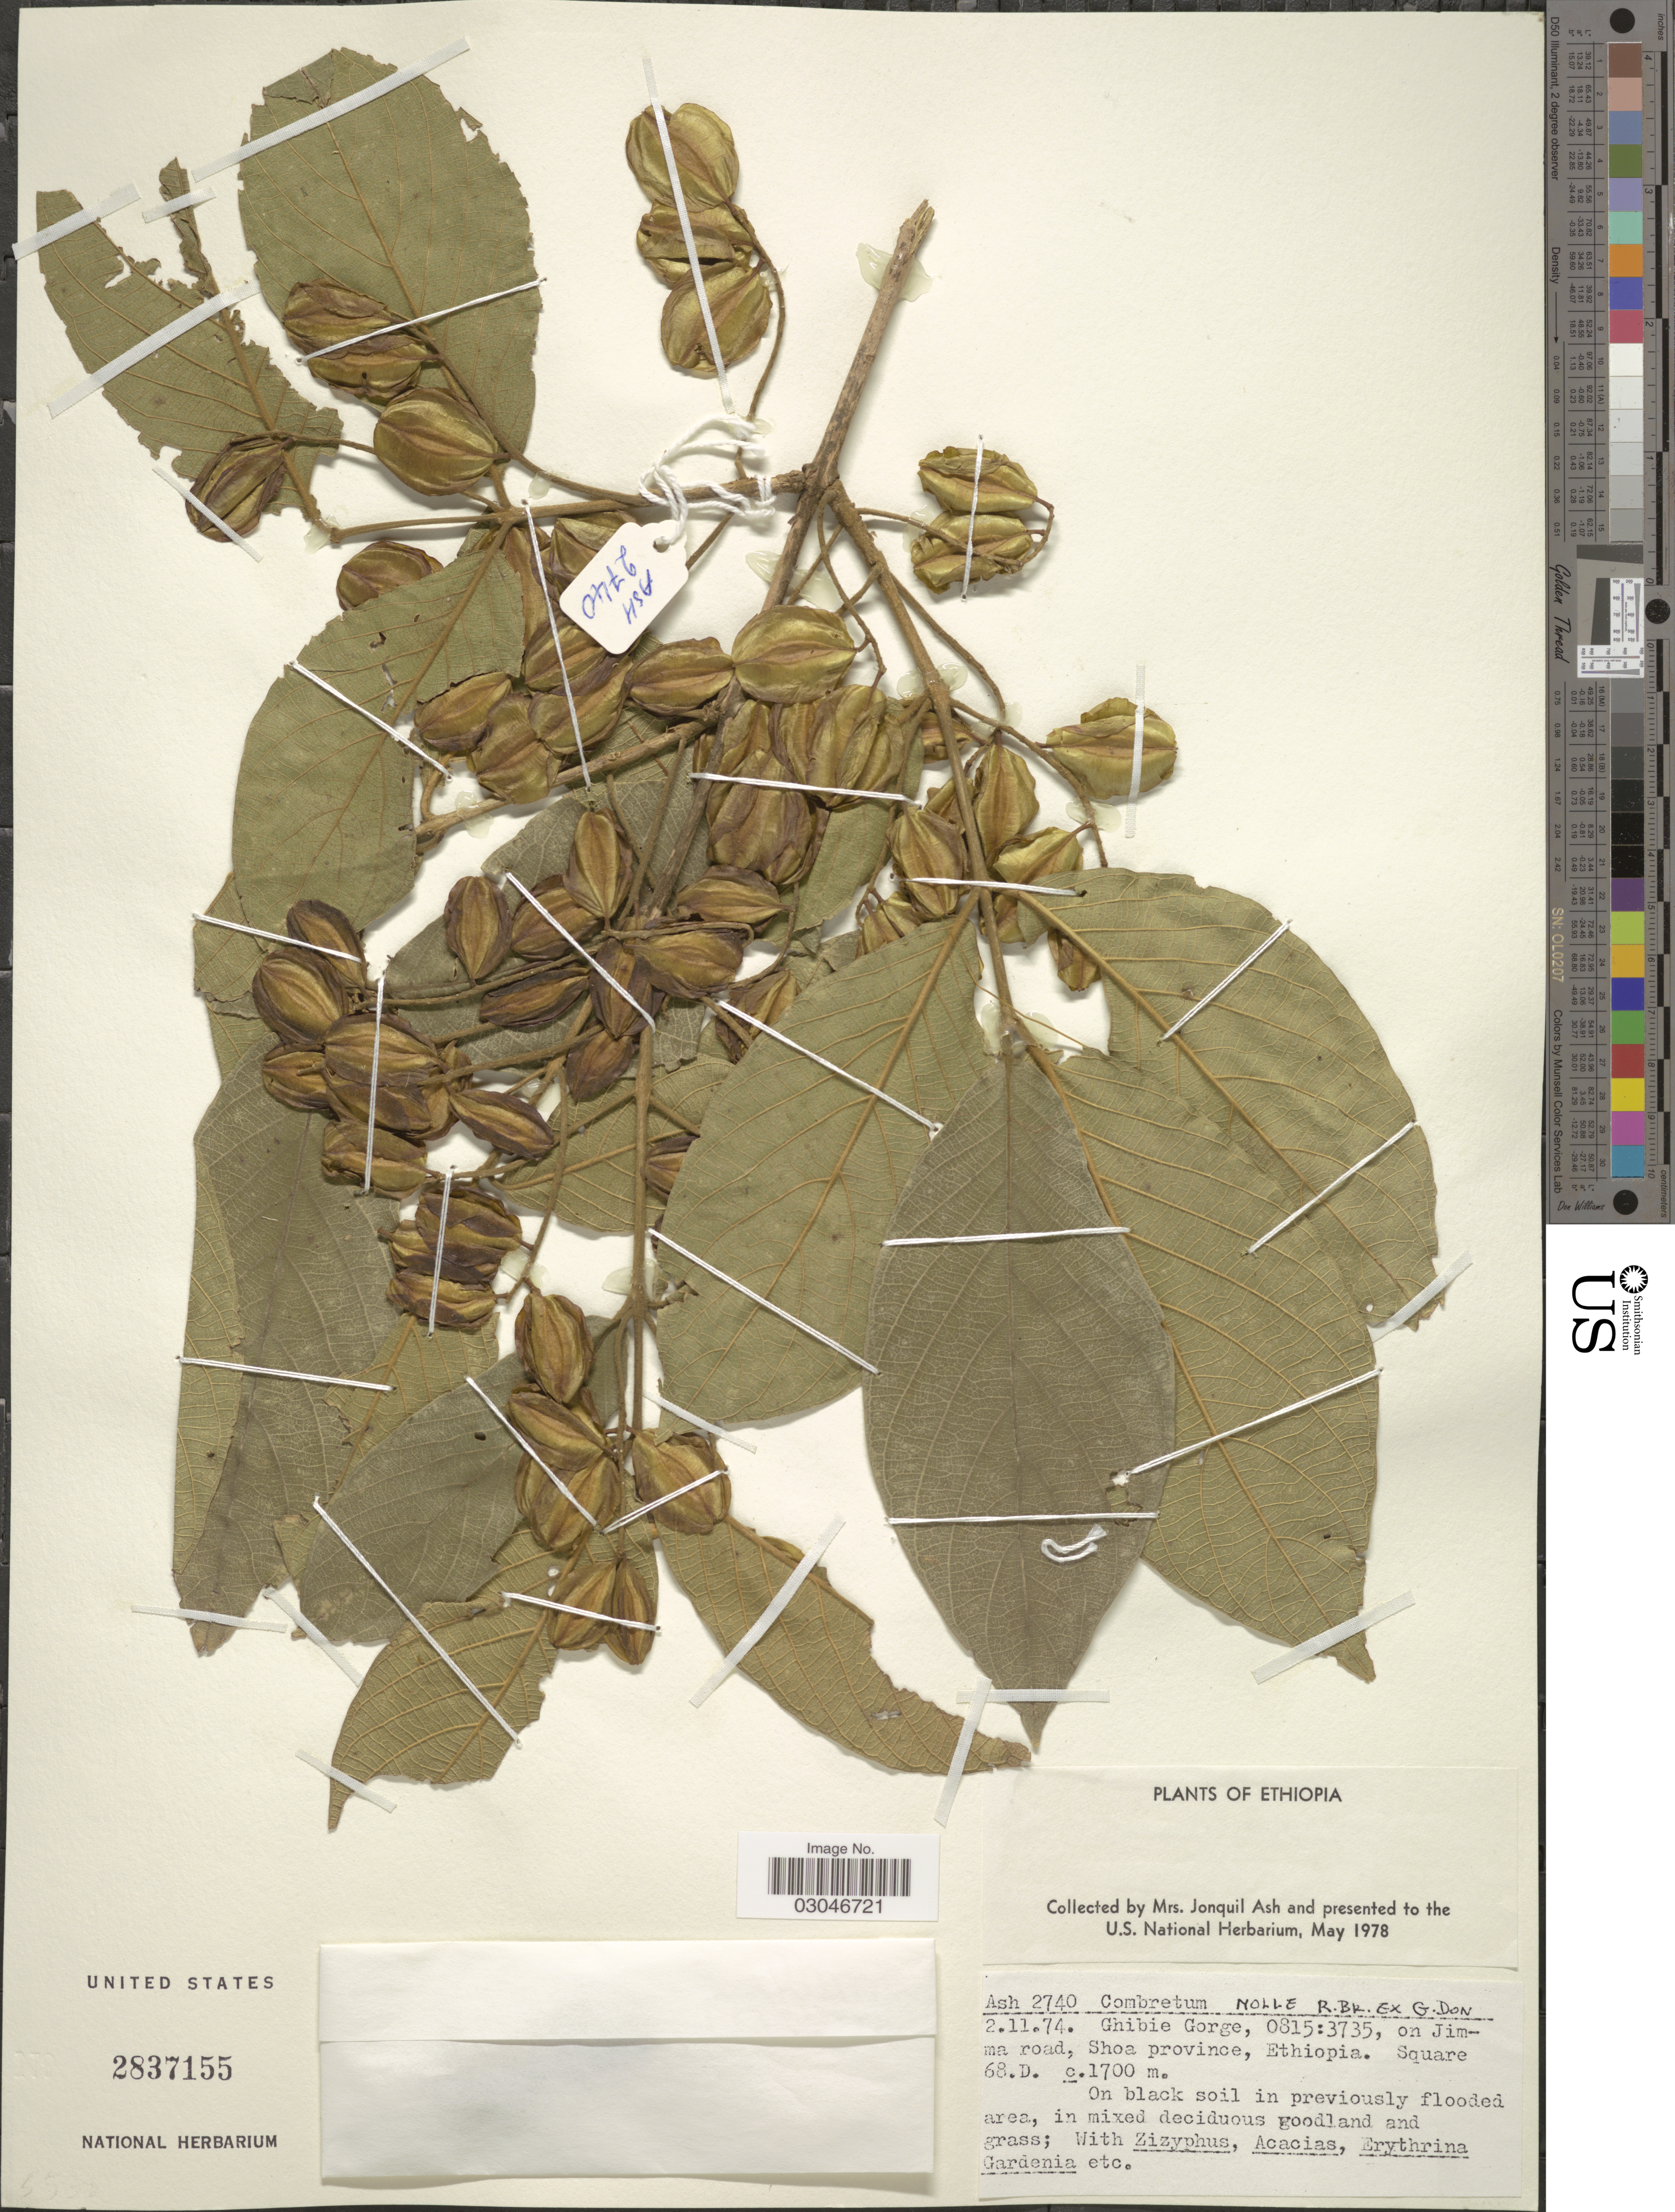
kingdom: Plantae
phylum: Tracheophyta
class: Magnoliopsida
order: Myrtales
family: Combretaceae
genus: Combretum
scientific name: Combretum molle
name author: R. Br. ex G. Don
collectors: J. Ash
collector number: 2740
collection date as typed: Transcribed d/m/y: 2/11/74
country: Ethiopia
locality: Ghibie Gorge, 0815:3735, on Jimma road, Shoa province. Square 68.D.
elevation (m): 1700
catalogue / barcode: US 2837155